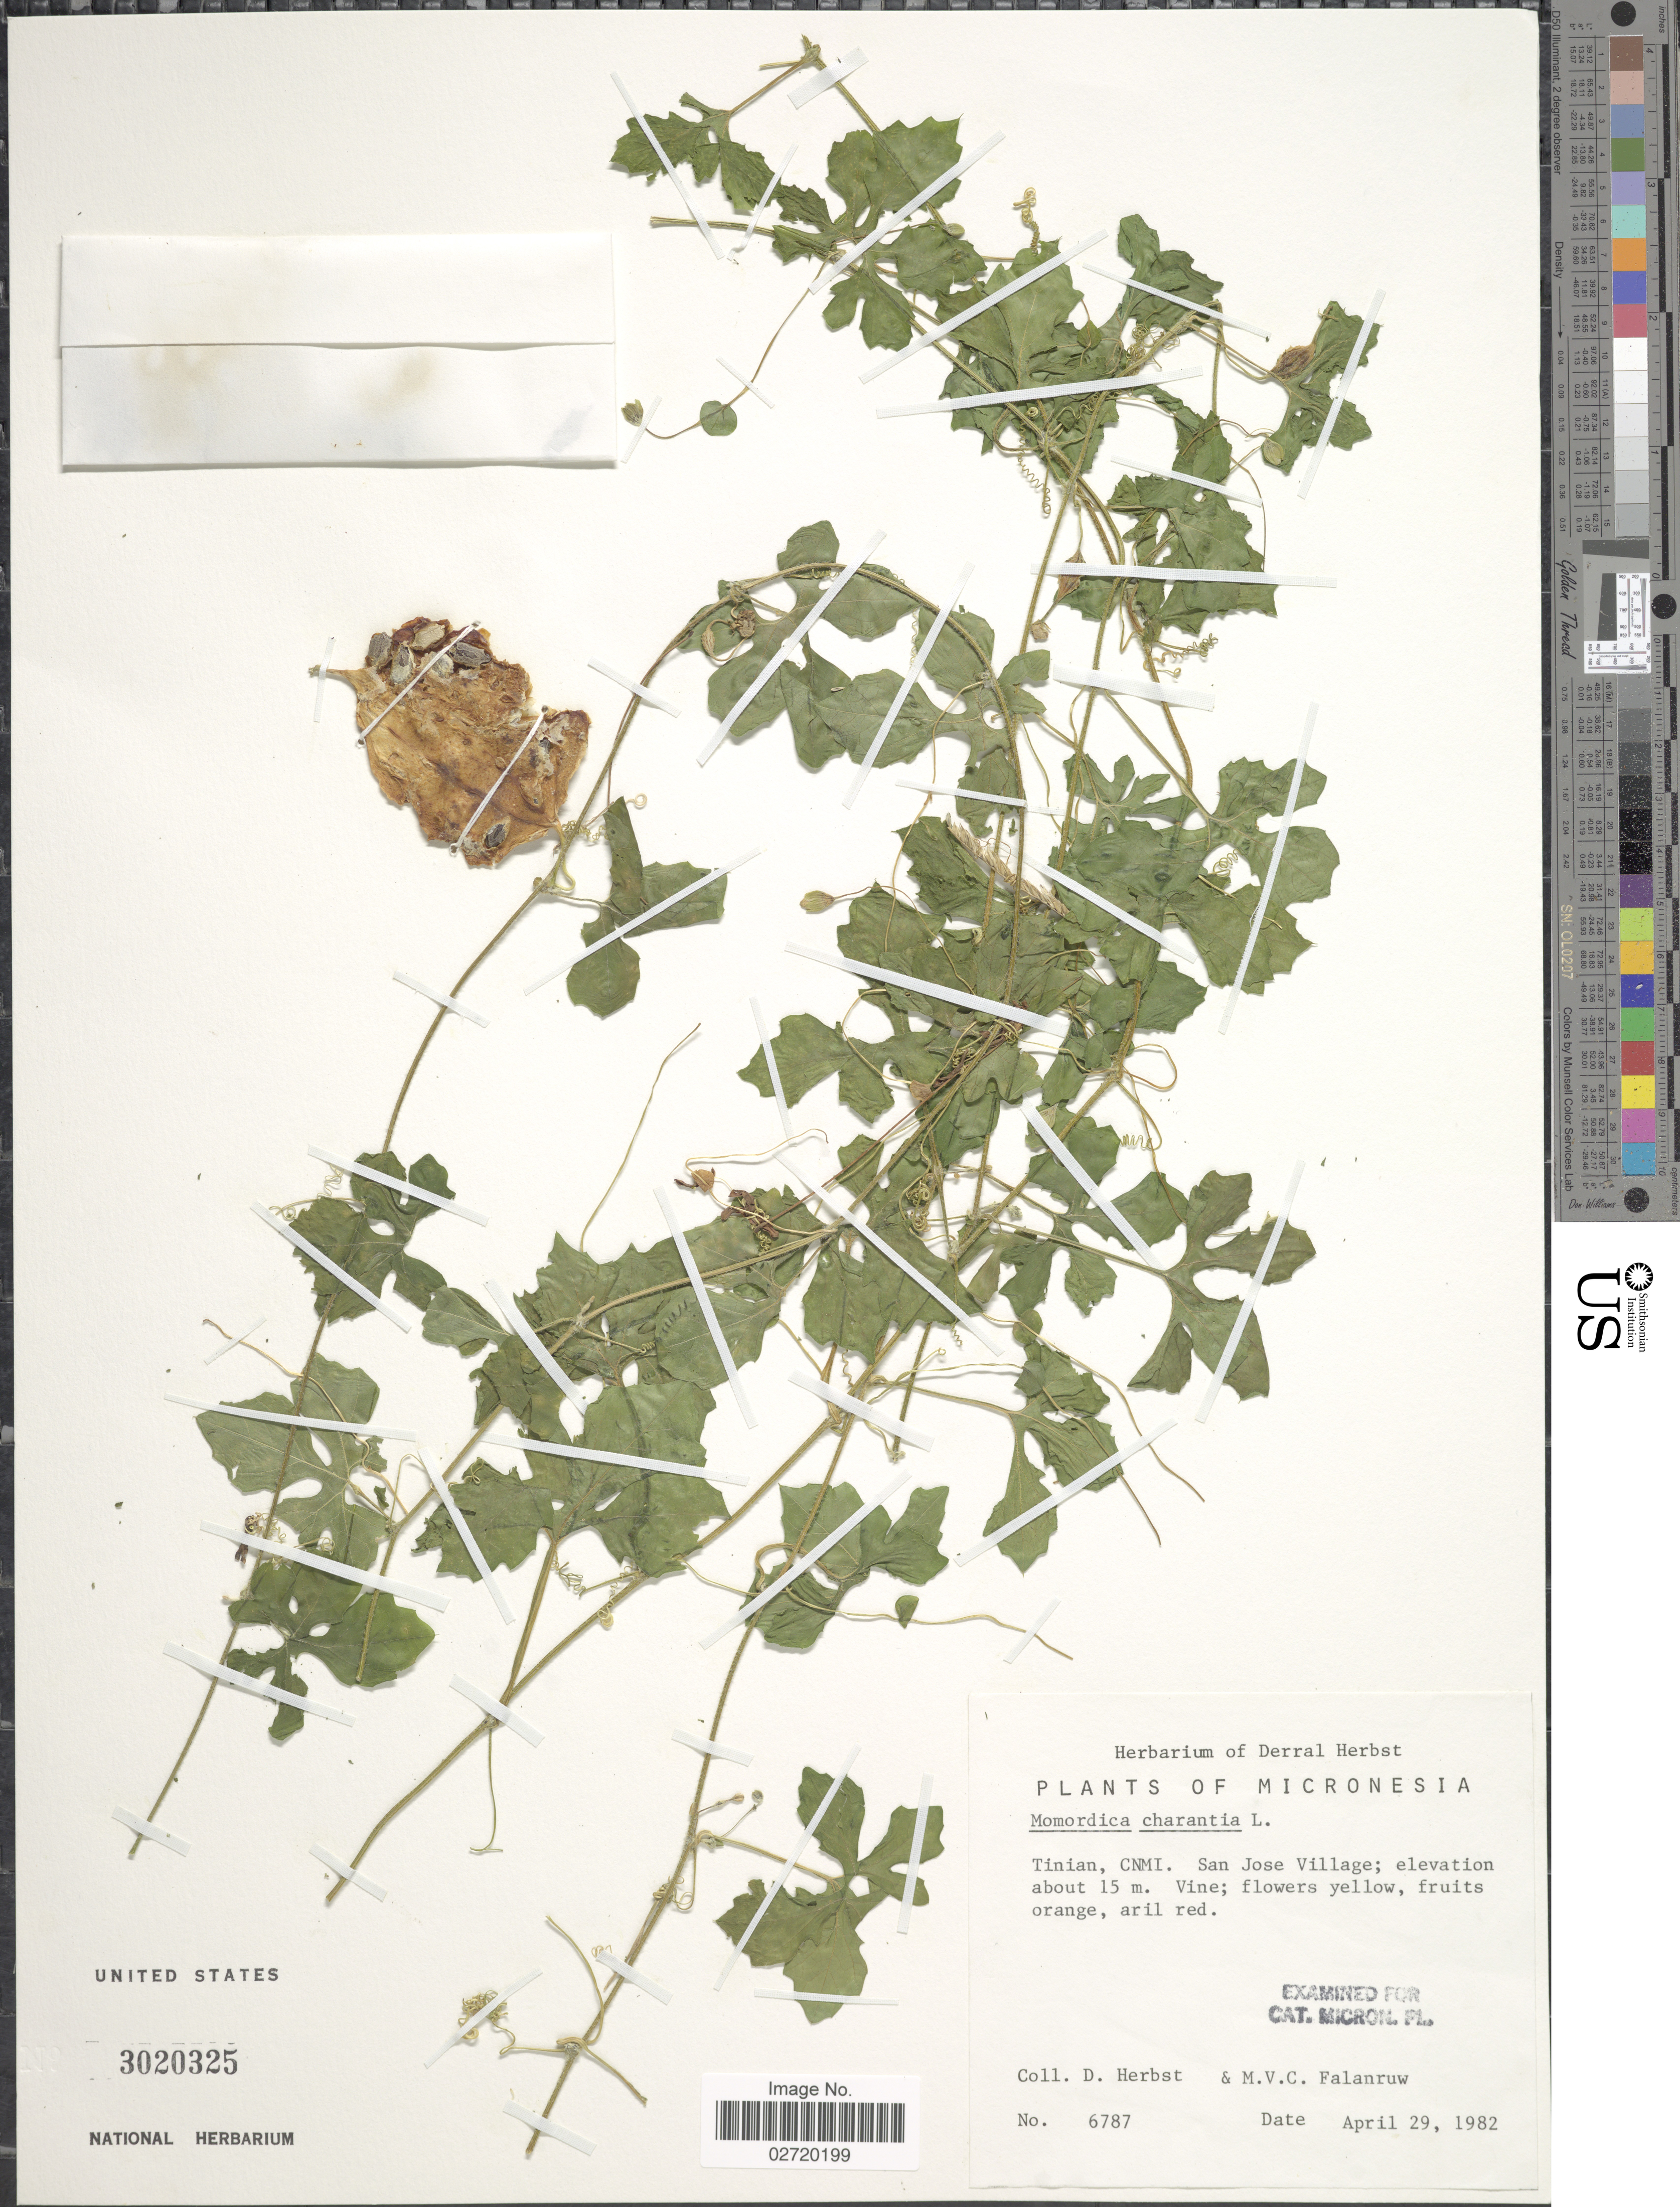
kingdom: Plantae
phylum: Tracheophyta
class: Magnoliopsida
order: Cucurbitales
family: Cucurbitaceae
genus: Momordica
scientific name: Momordica charantia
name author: L.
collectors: D. Herbst & M. V. Falanruw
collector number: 6787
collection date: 1982-04-29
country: Northern Mariana Islands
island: Tinian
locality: Tinian, CNMI, San Jose Village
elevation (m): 15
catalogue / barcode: US 3020325